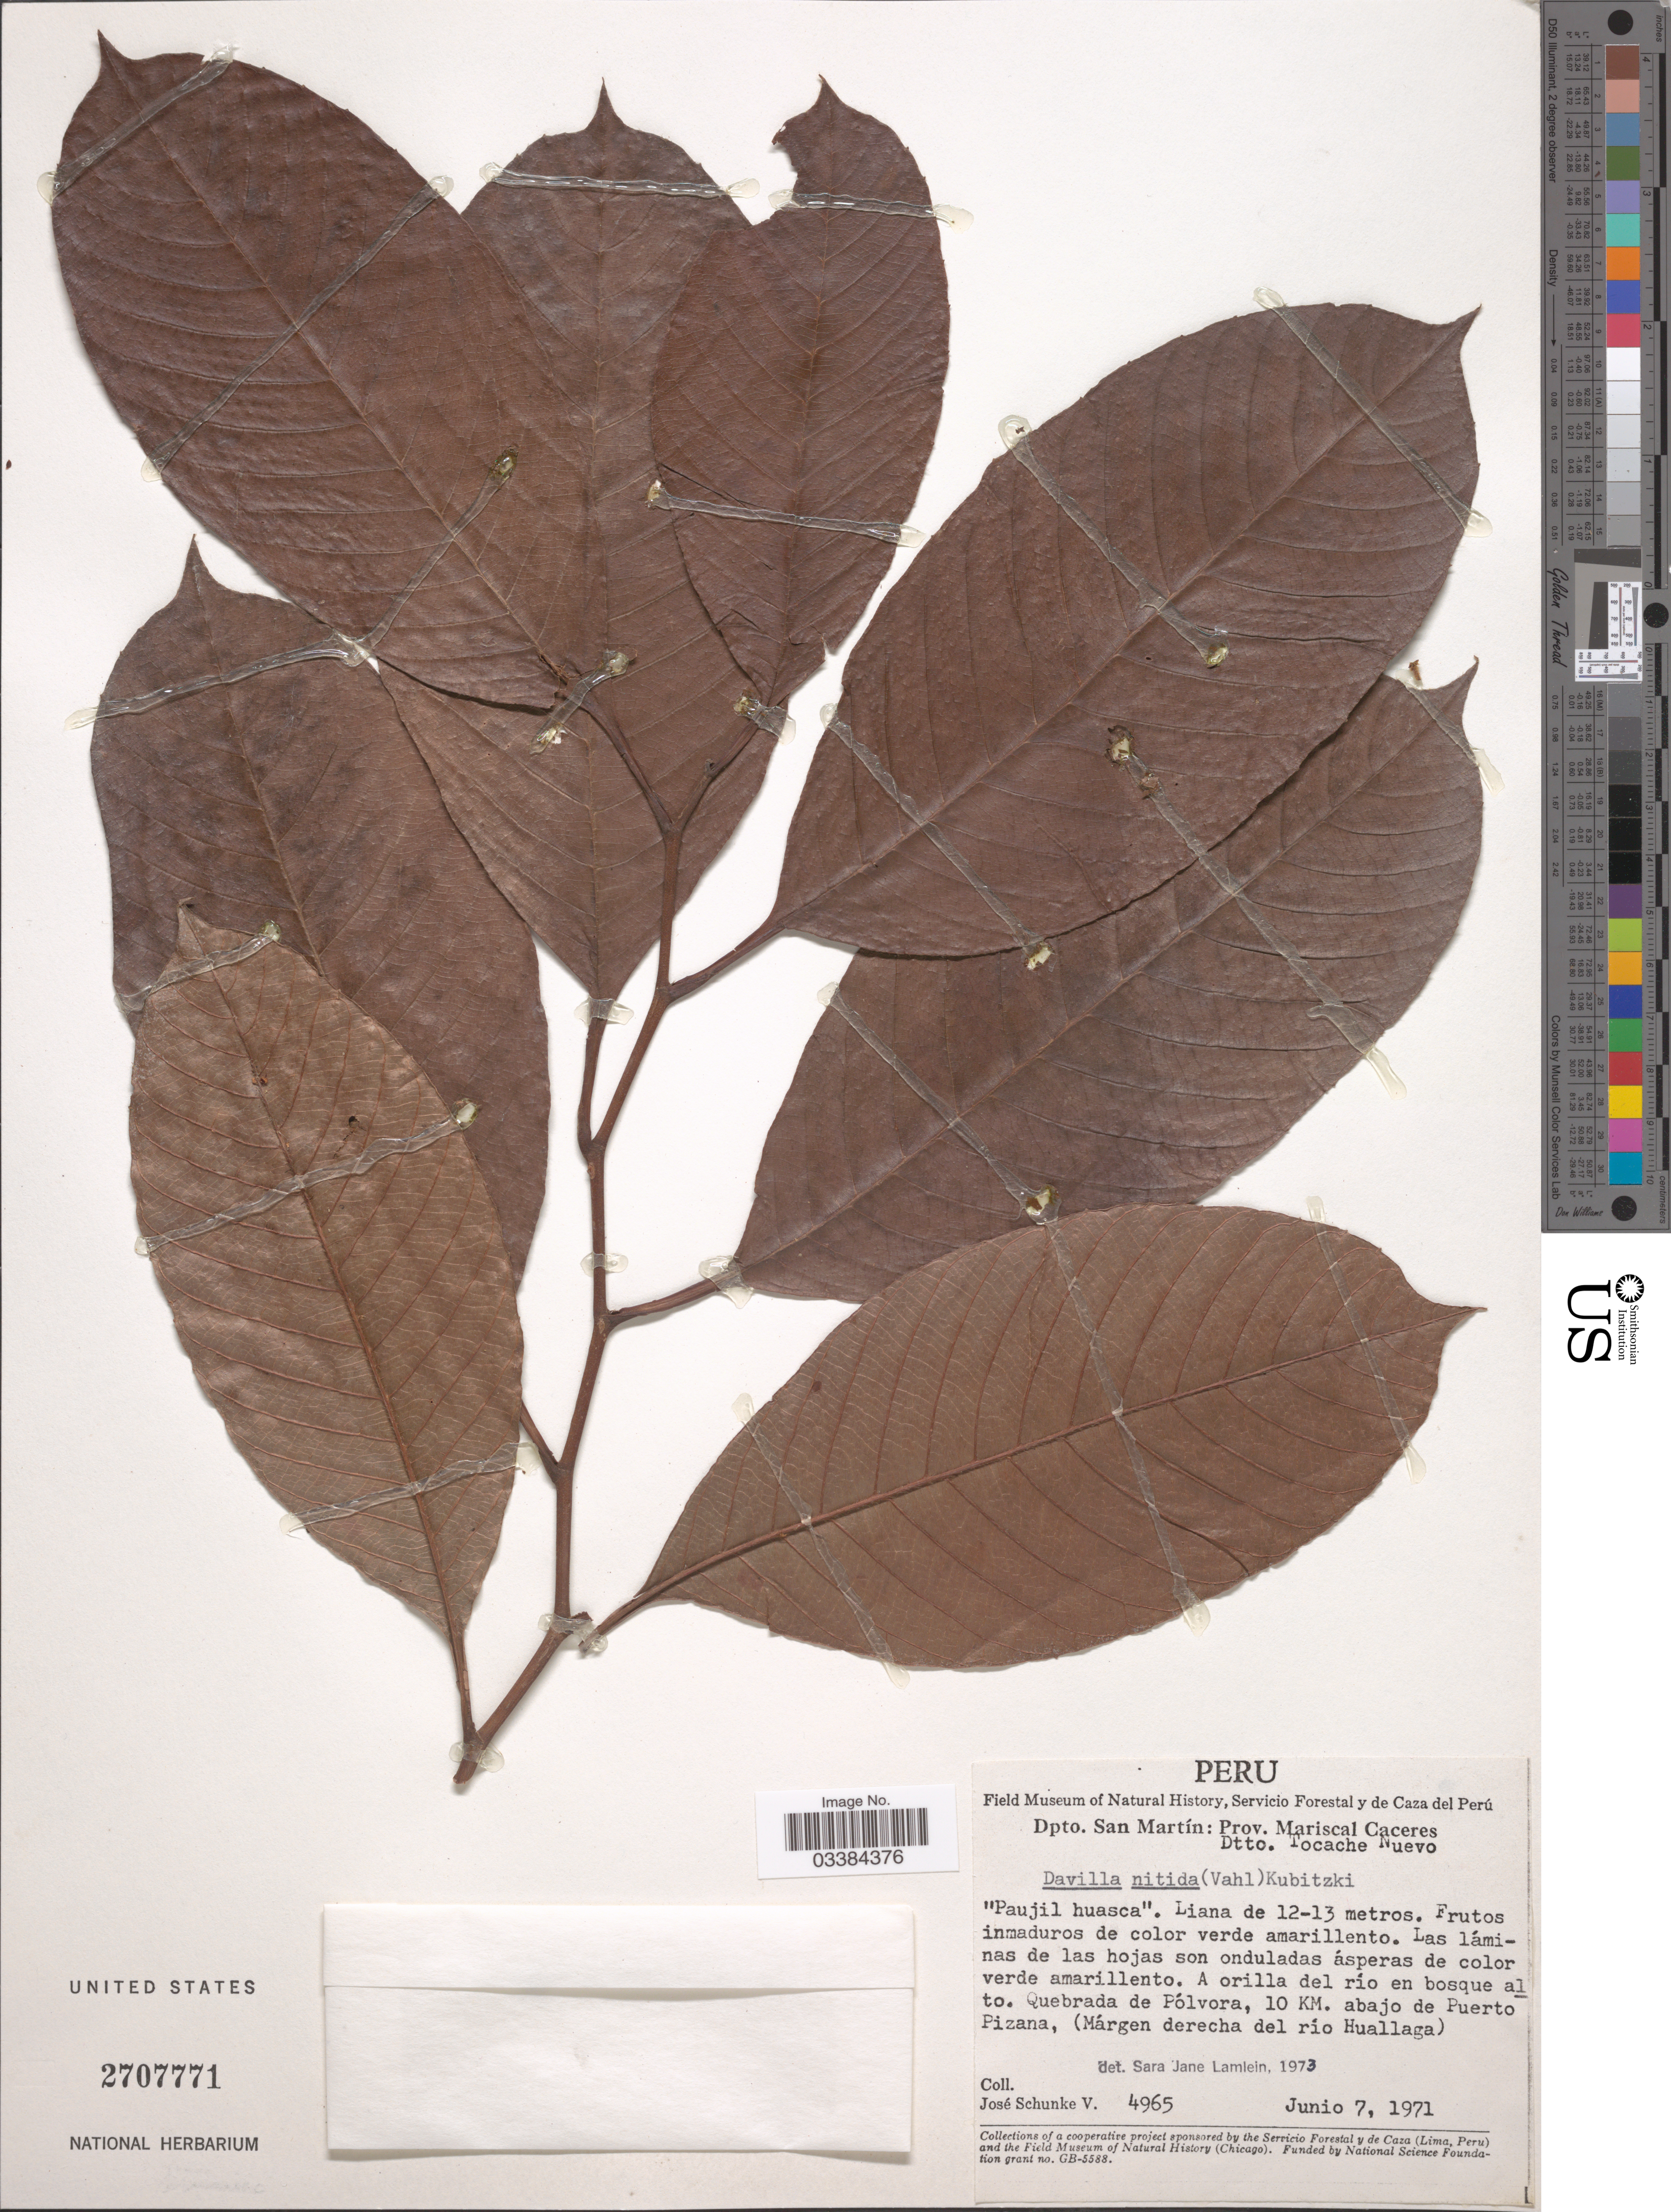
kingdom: Plantae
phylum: Tracheophyta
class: Magnoliopsida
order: Dilleniales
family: Dilleniaceae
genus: Davilla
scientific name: Davilla nitida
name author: (Vahl) Kubitzki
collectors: J. Schunke Vigo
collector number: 4965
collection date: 1971-06-07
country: Peru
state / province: San Martín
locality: Dpto. San Martín: Prov. Mariscal Caceres, Dtto. Tocache Nuevo. Quebrada de Pólvora, 10 KM. abajo de Puerto Pizana, (Márgen derecha del río Huallaga).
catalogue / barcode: US 2707771